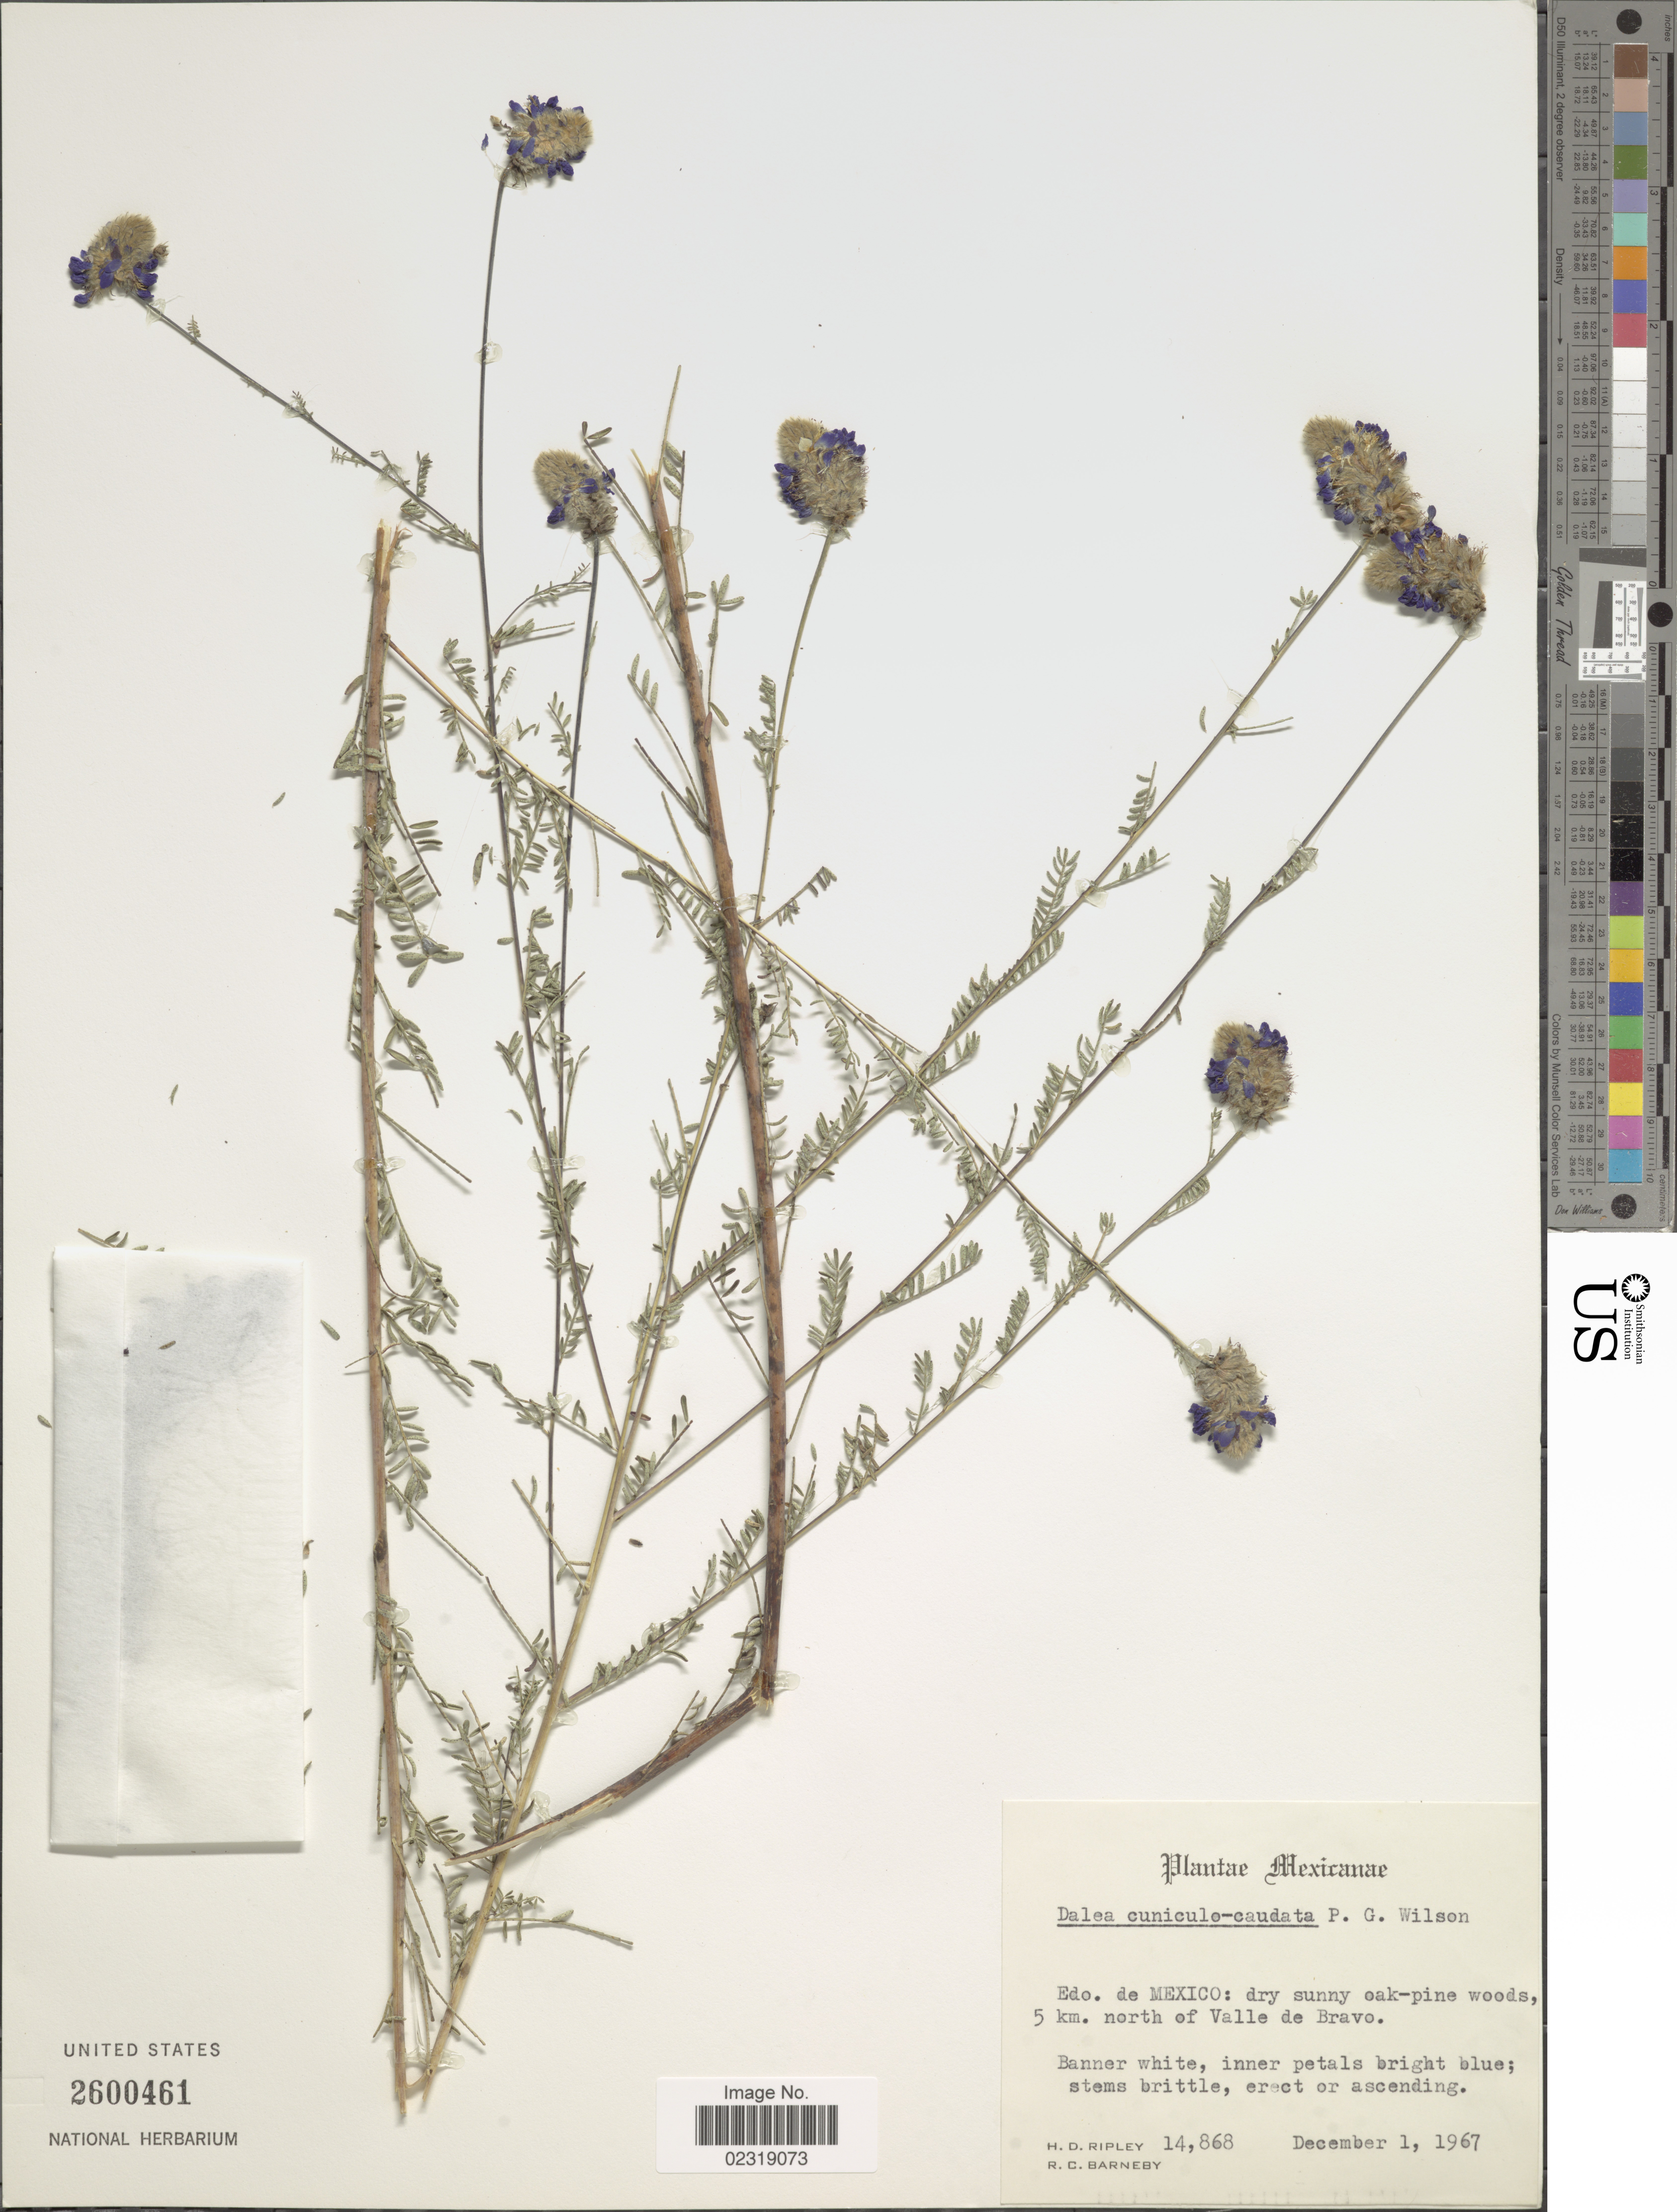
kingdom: Plantae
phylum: Tracheophyta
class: Magnoliopsida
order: Fabales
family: Fabaceae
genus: Dalea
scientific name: Dalea cuniculo-caudata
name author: Paul G. Wilson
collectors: H. Ripley & R. C. Barneby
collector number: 14868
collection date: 1967-12-01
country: Mexico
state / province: México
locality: Edo. Mexico; dry sunny oak-pine woods, 5 km north of valle de Bravo.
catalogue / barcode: US 2600461